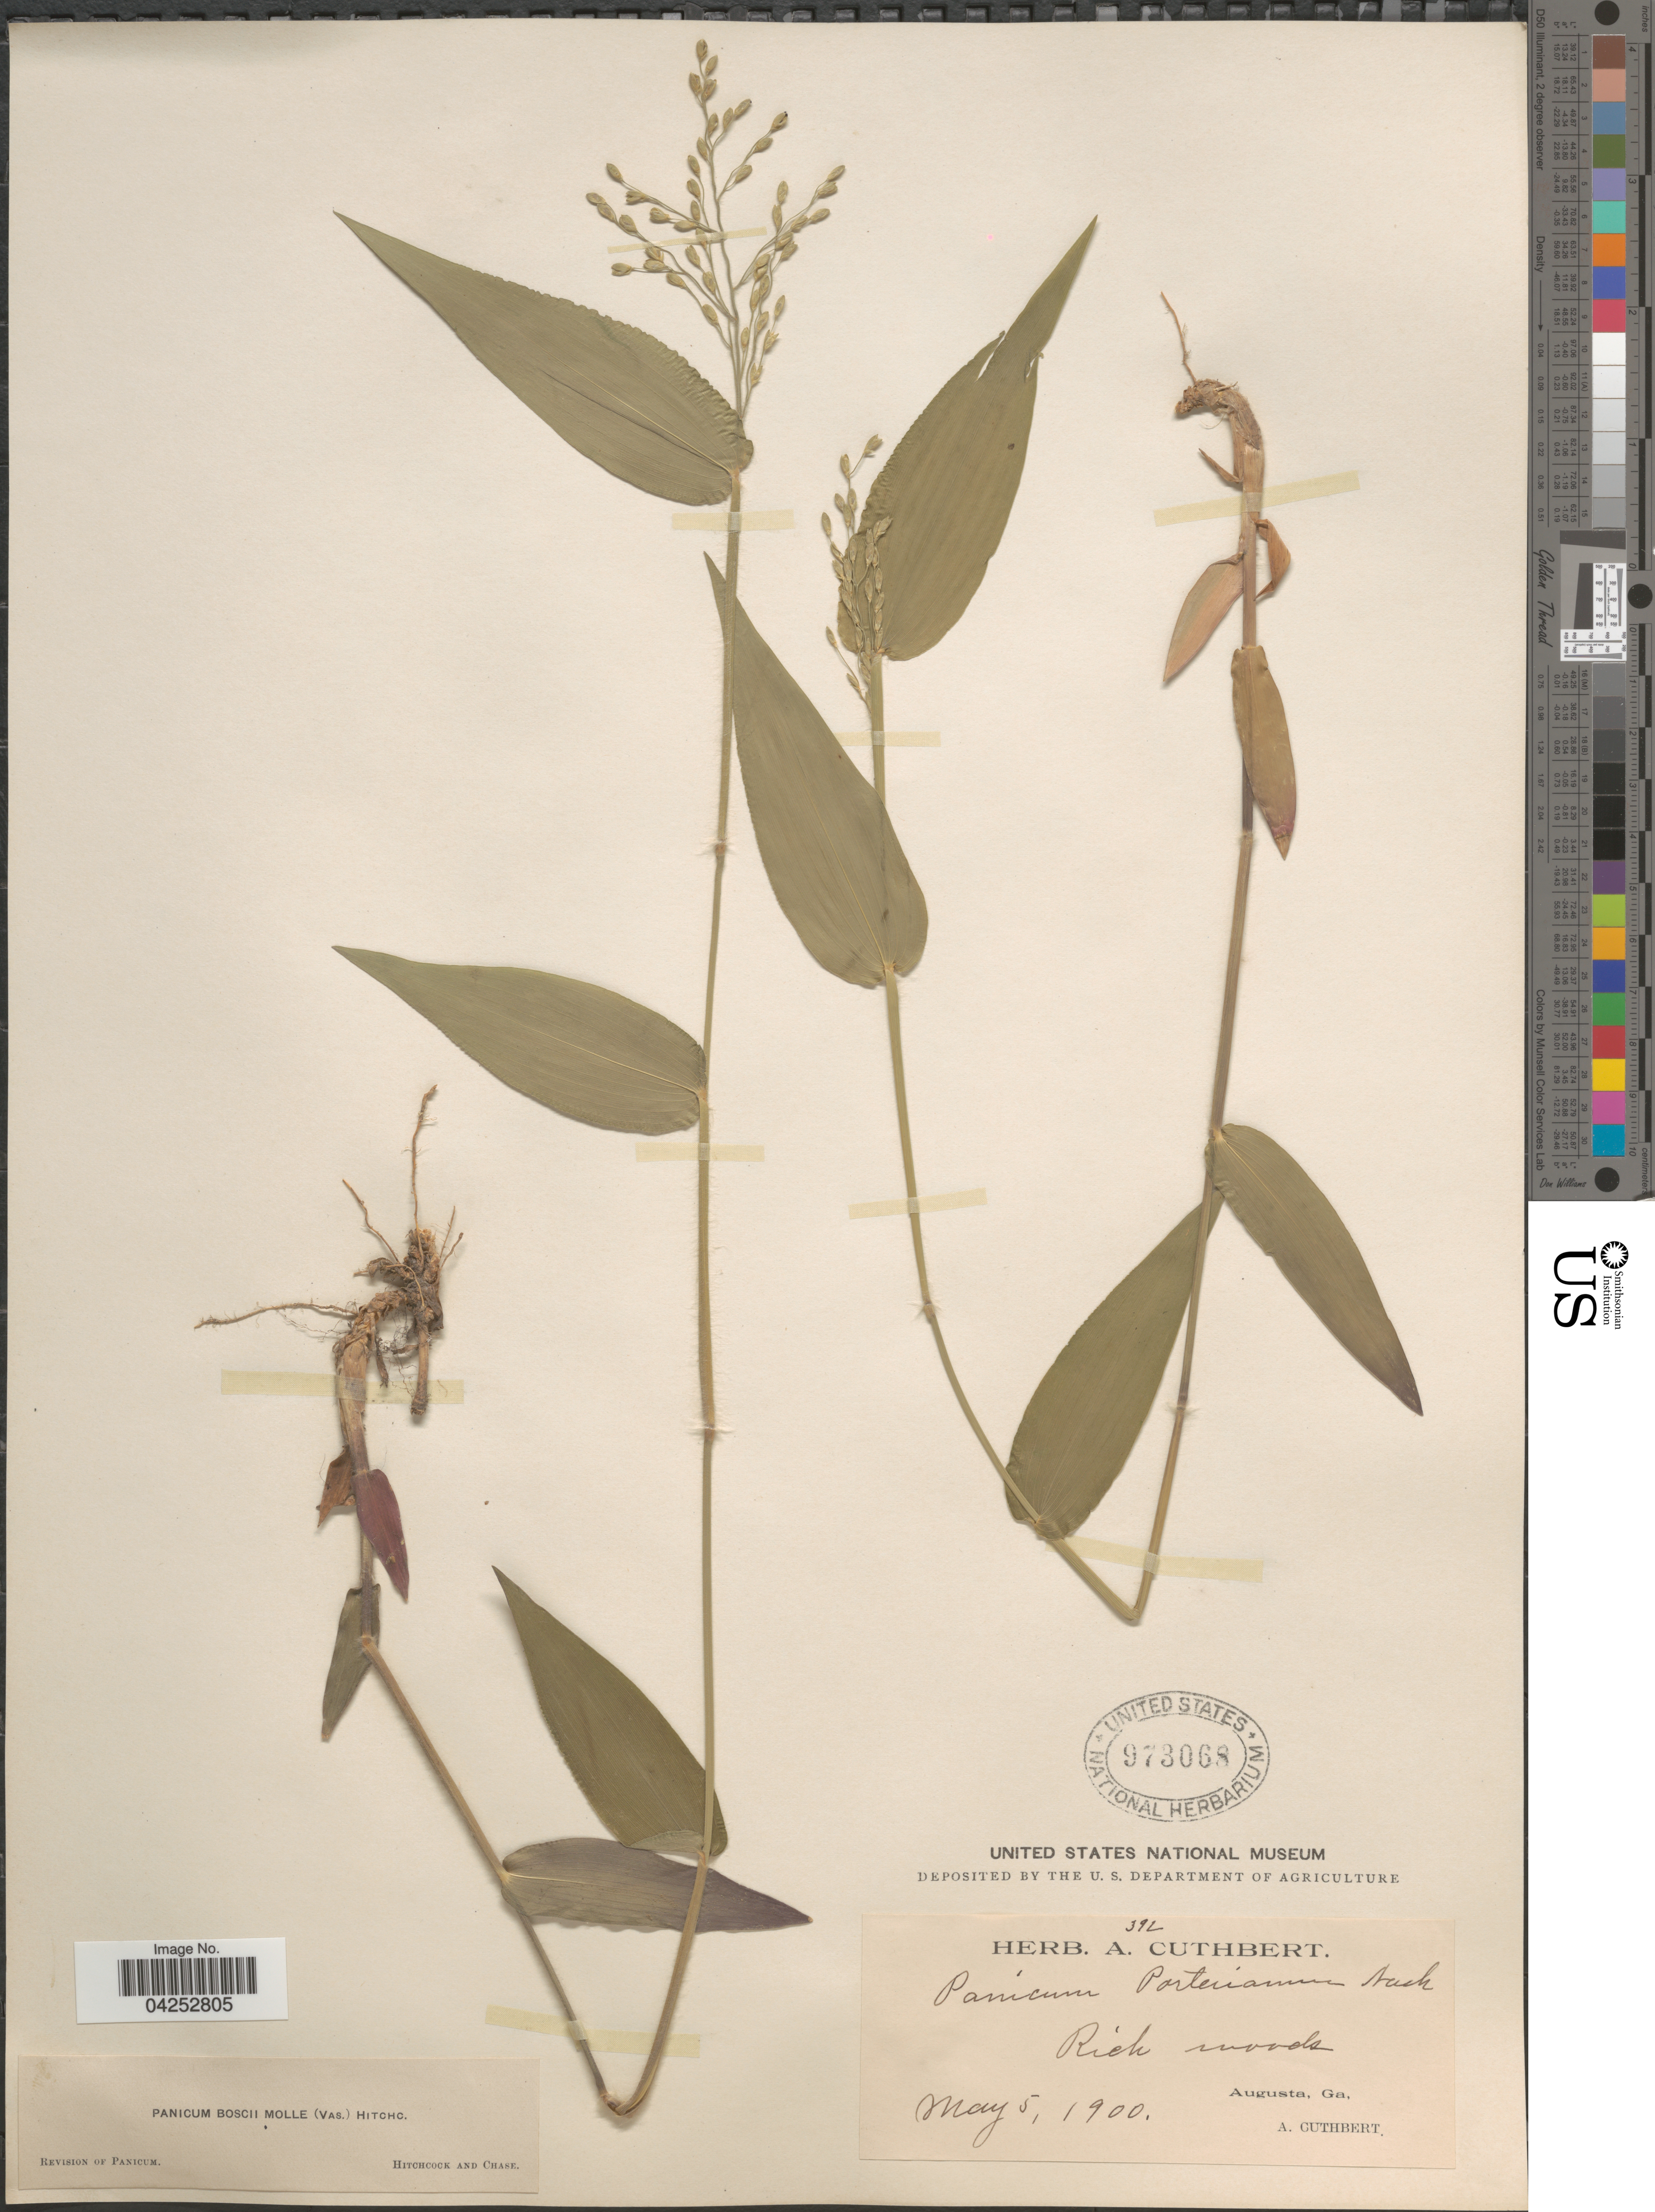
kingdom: Plantae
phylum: Tracheophyta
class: Liliopsida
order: Poales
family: Poaceae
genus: Dichanthelium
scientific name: Dichanthelium boscii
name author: (Poir.) Gould & C.A. Clark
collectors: A. Cuthbert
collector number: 392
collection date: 1900-05-05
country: United States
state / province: Georgia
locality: Rich woods. Augusta.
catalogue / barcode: US 973068